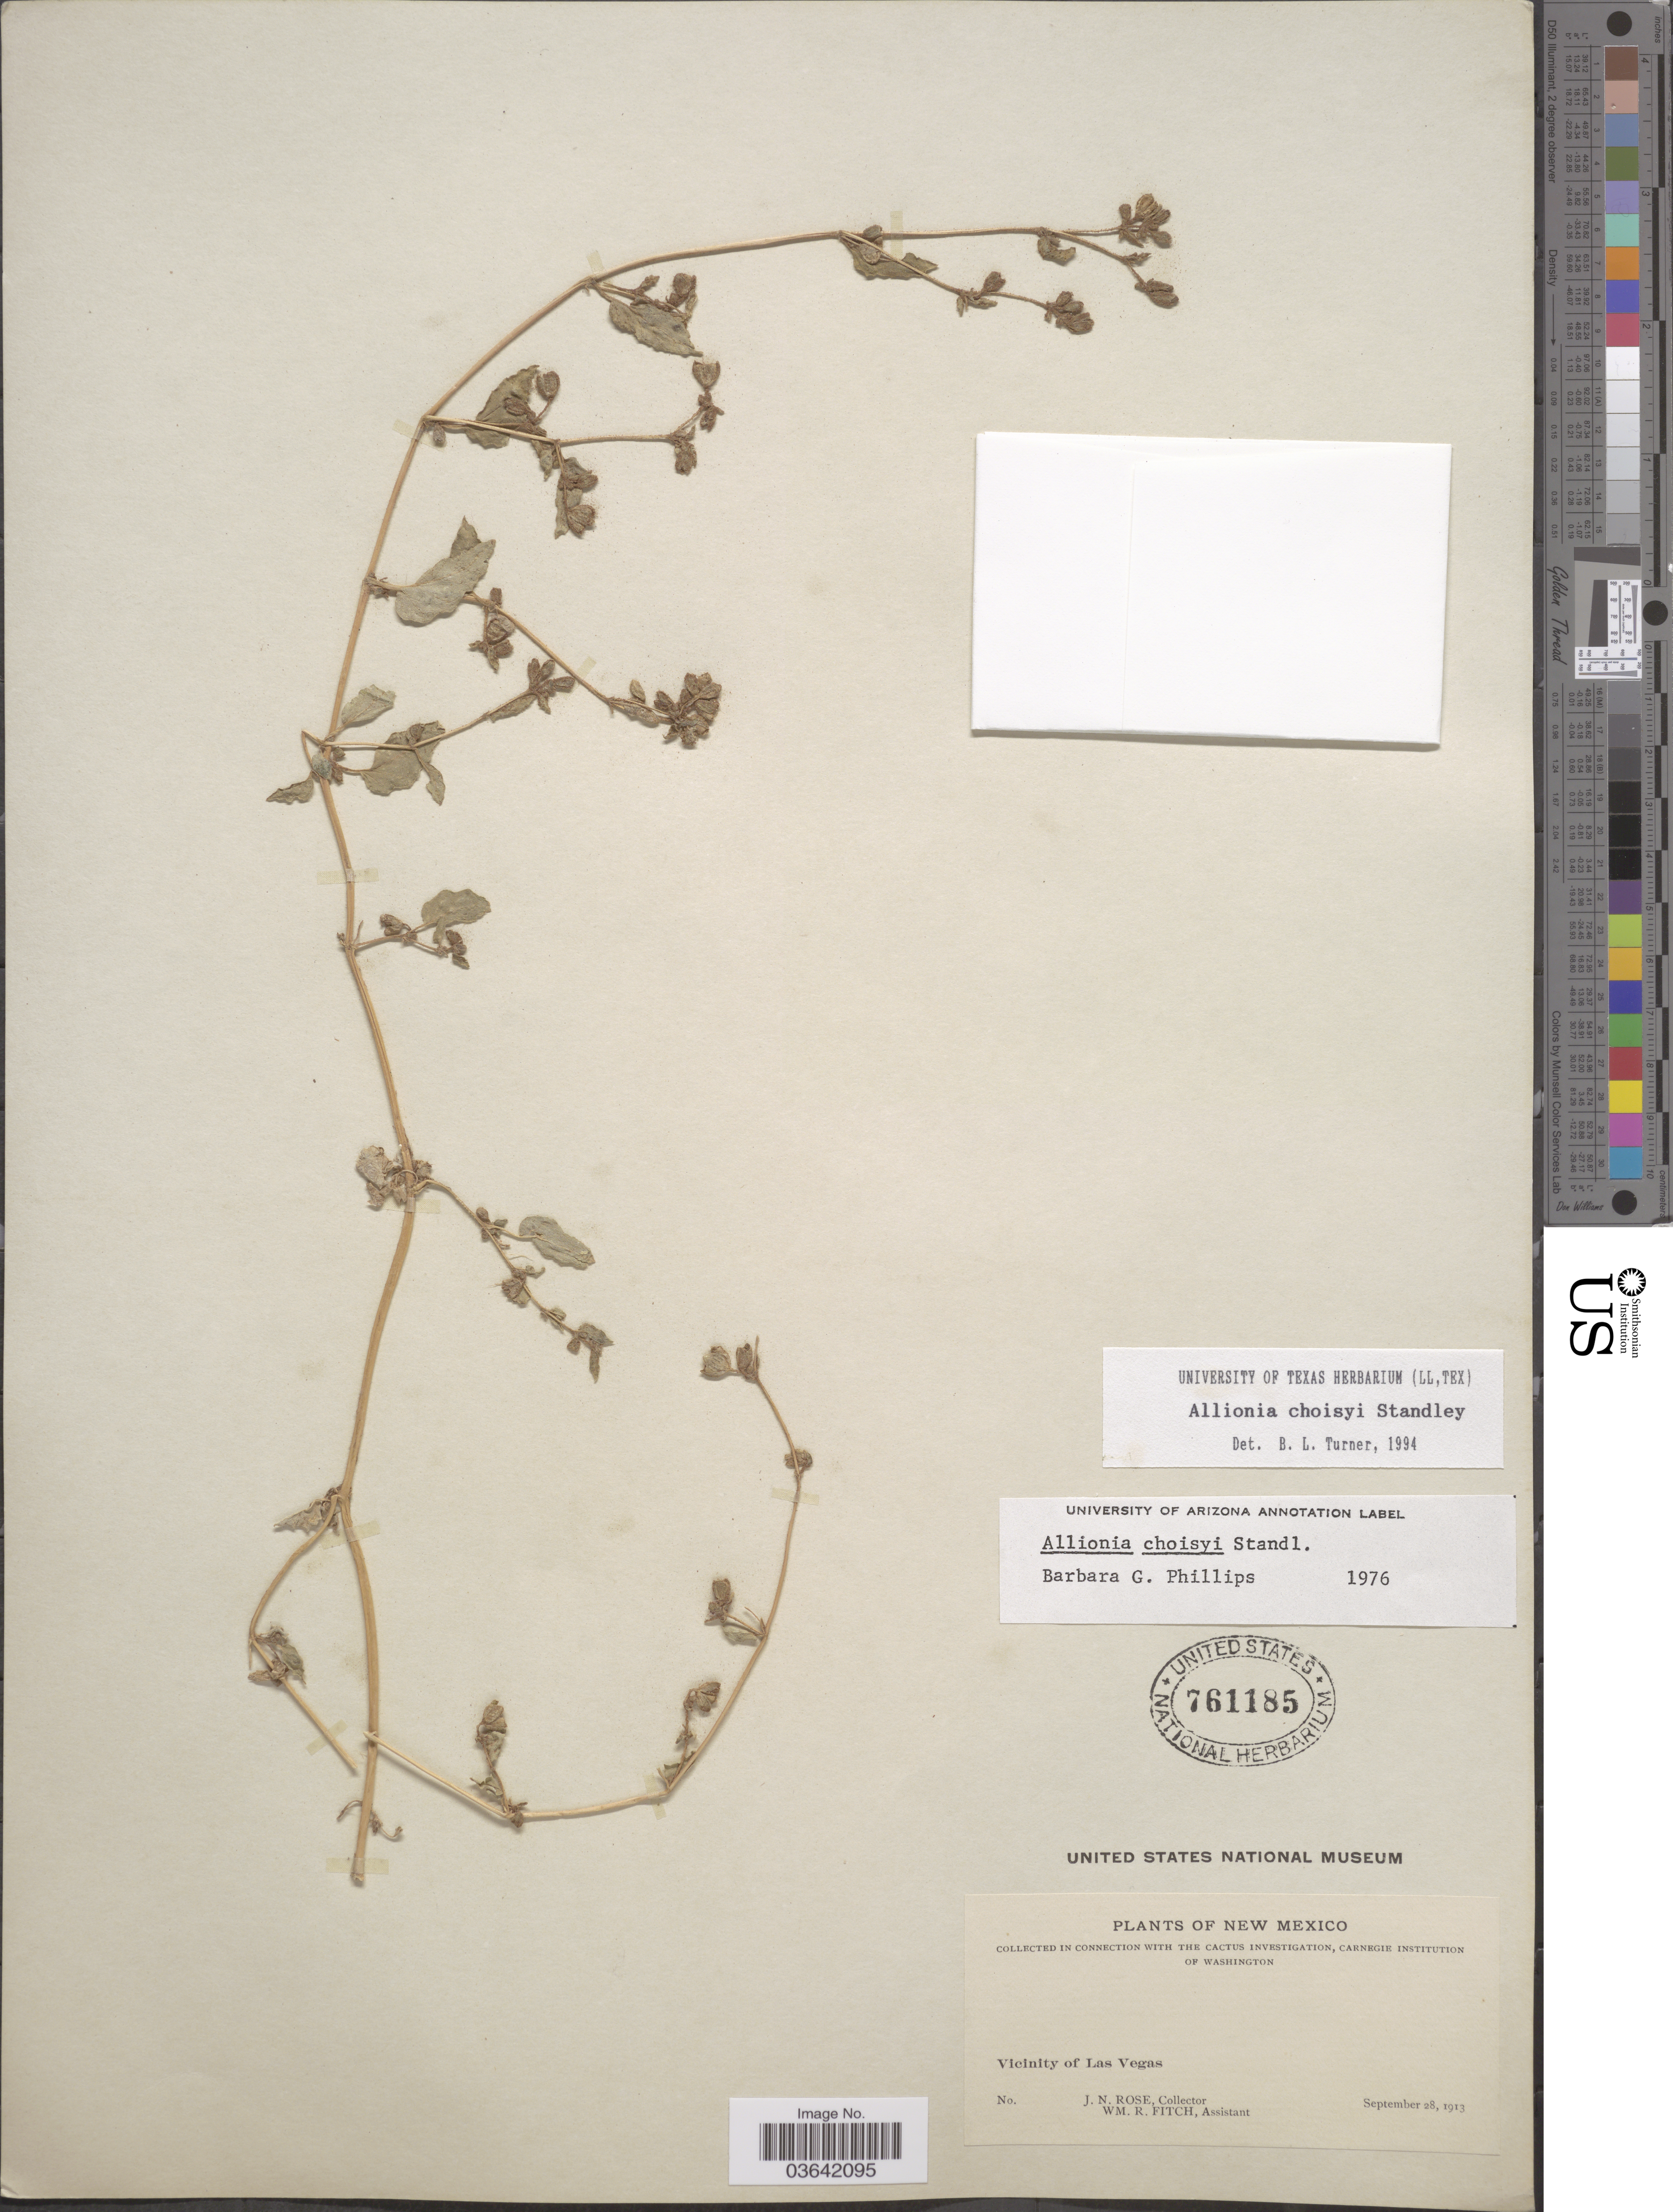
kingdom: Plantae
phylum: Tracheophyta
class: Magnoliopsida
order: Caryophyllales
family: Nyctaginaceae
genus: Allionia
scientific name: Allionia choisyi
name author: Standl.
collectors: J. N. Rose & W. R. Fitch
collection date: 1913-09-28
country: United States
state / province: New Mexico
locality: Vicinity of Las Vegas.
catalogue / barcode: US 761185